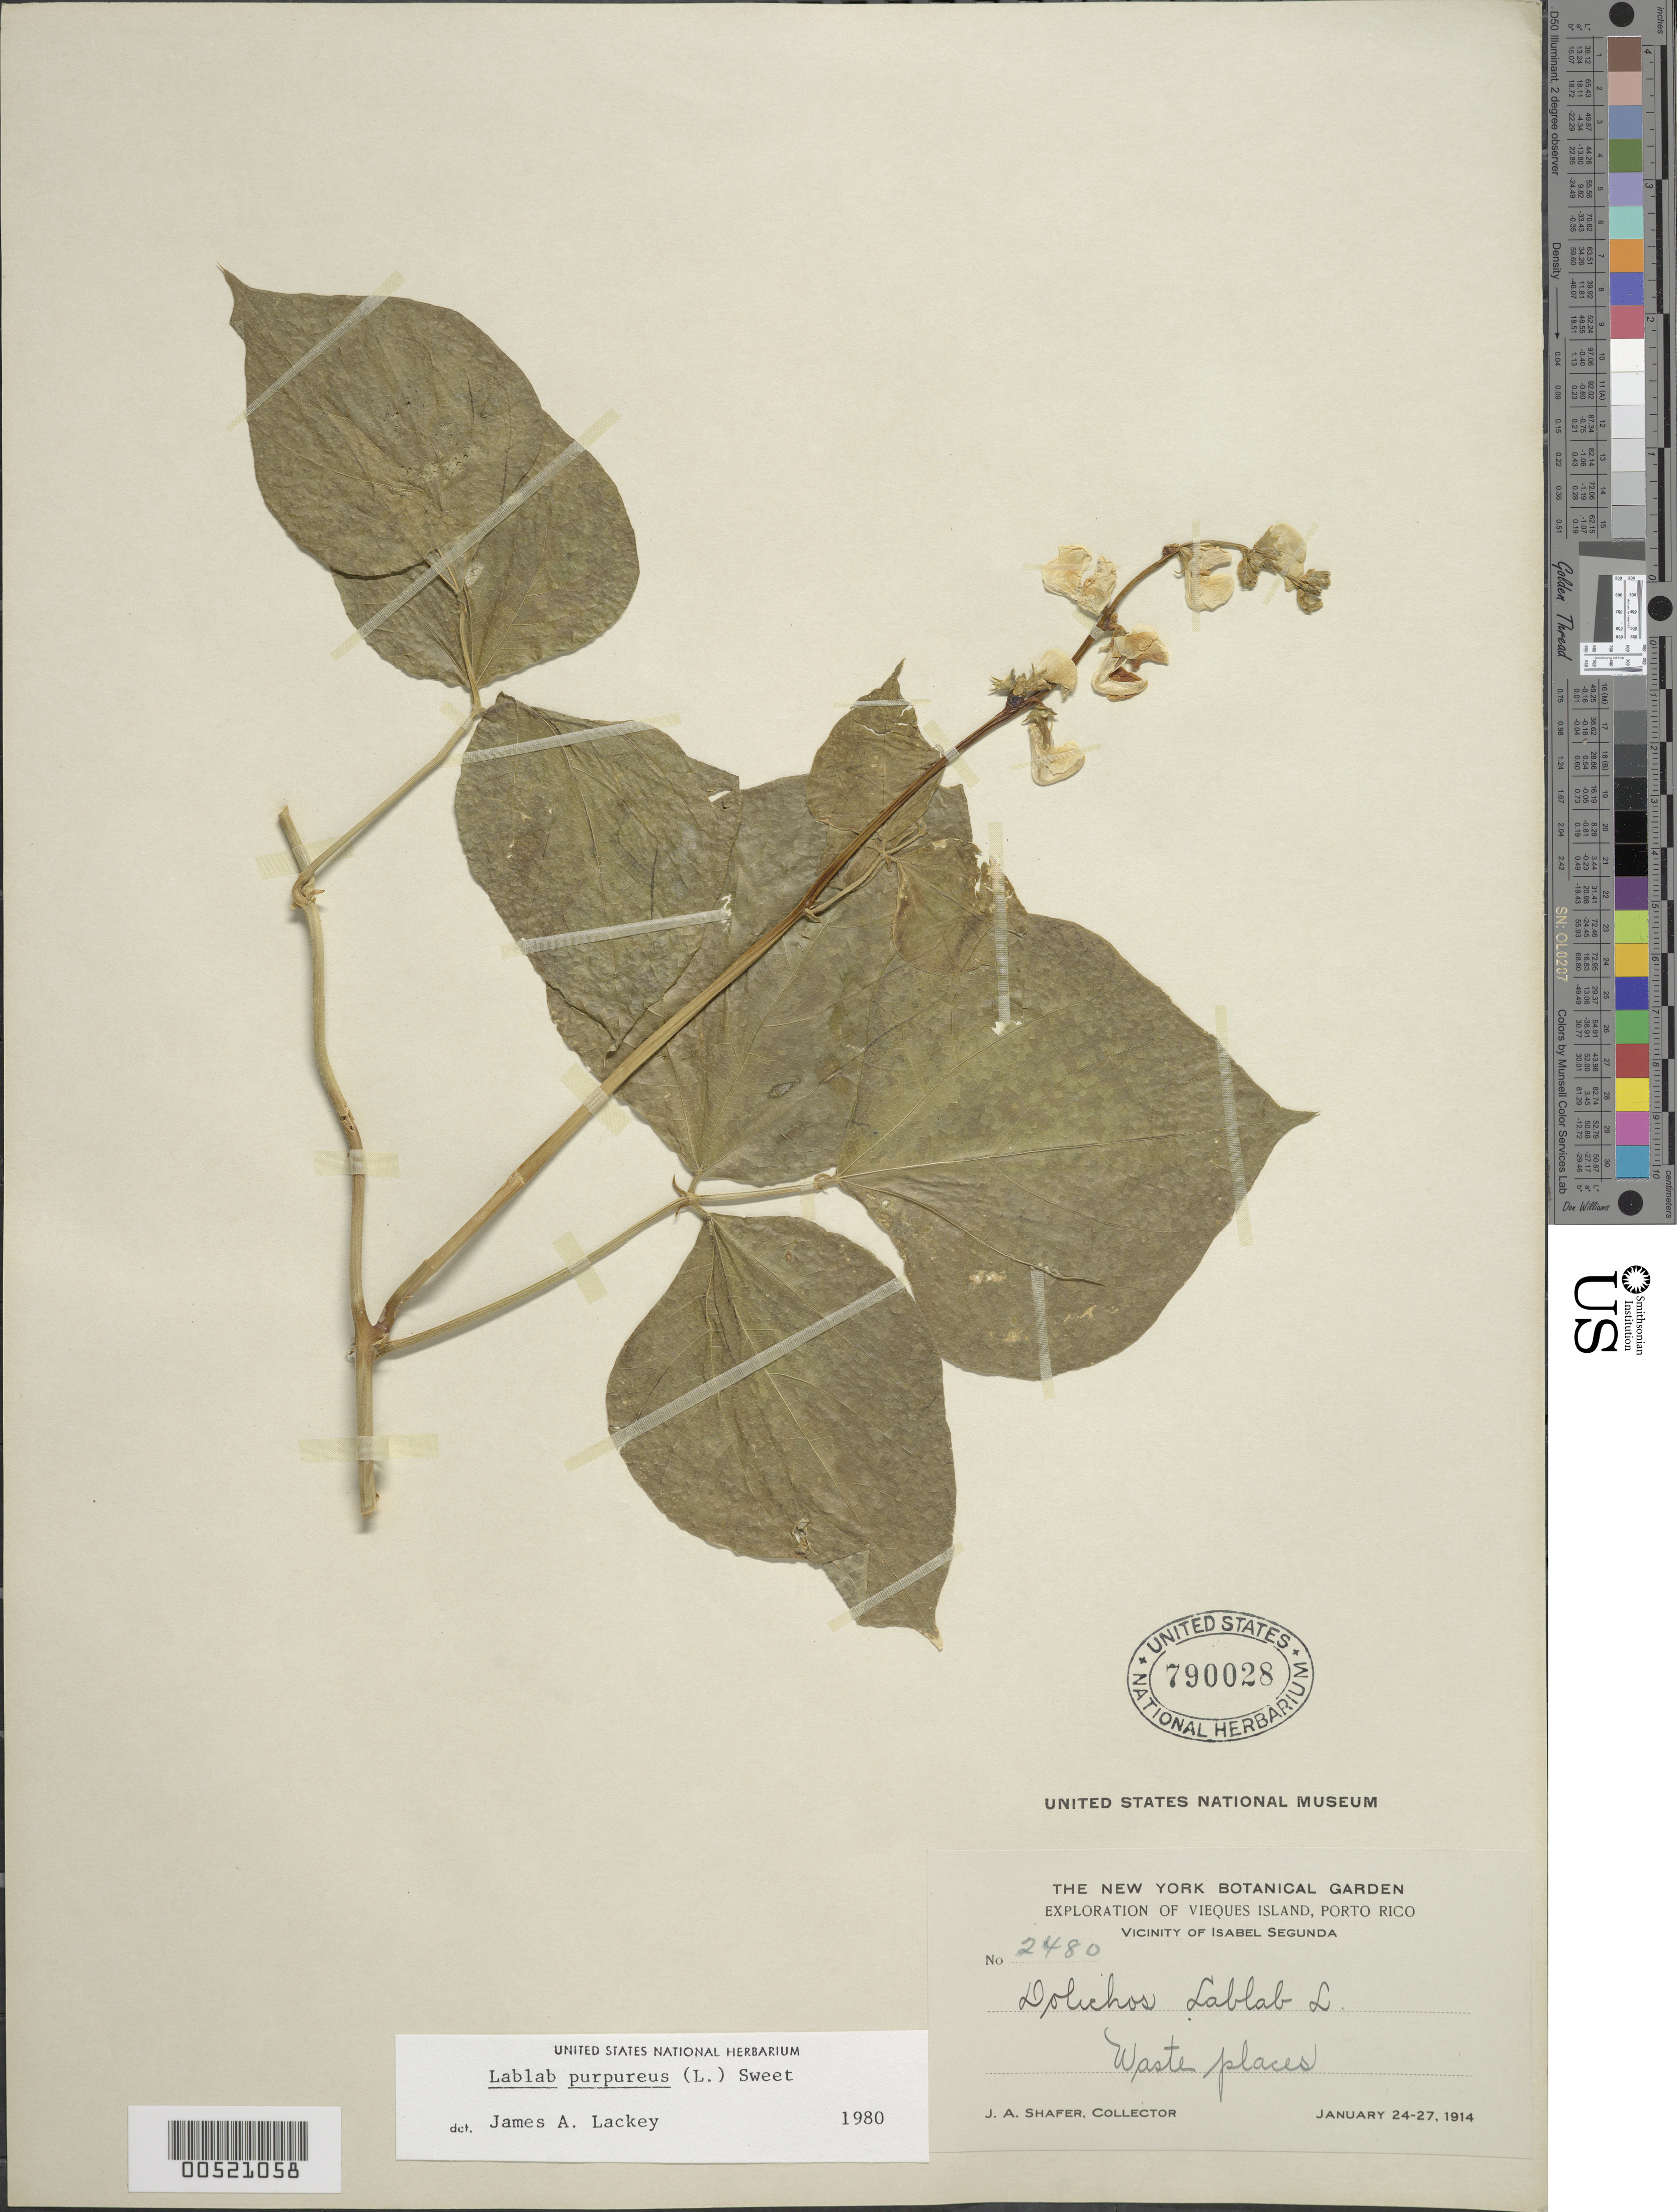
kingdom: Plantae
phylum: Tracheophyta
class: Magnoliopsida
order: Fabales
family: Fabaceae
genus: Lablab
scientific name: Lablab purpureus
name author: (L.) Sweet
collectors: J. A. Shafer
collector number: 2480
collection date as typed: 24 Jan 1914 to 27 Jan 1914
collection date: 1914-01-24/1914-01-27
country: Puerto Rico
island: Greater Antilles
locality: Vieques Island: vicinity of Isabel Segunda. Waste places.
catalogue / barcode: US 790028